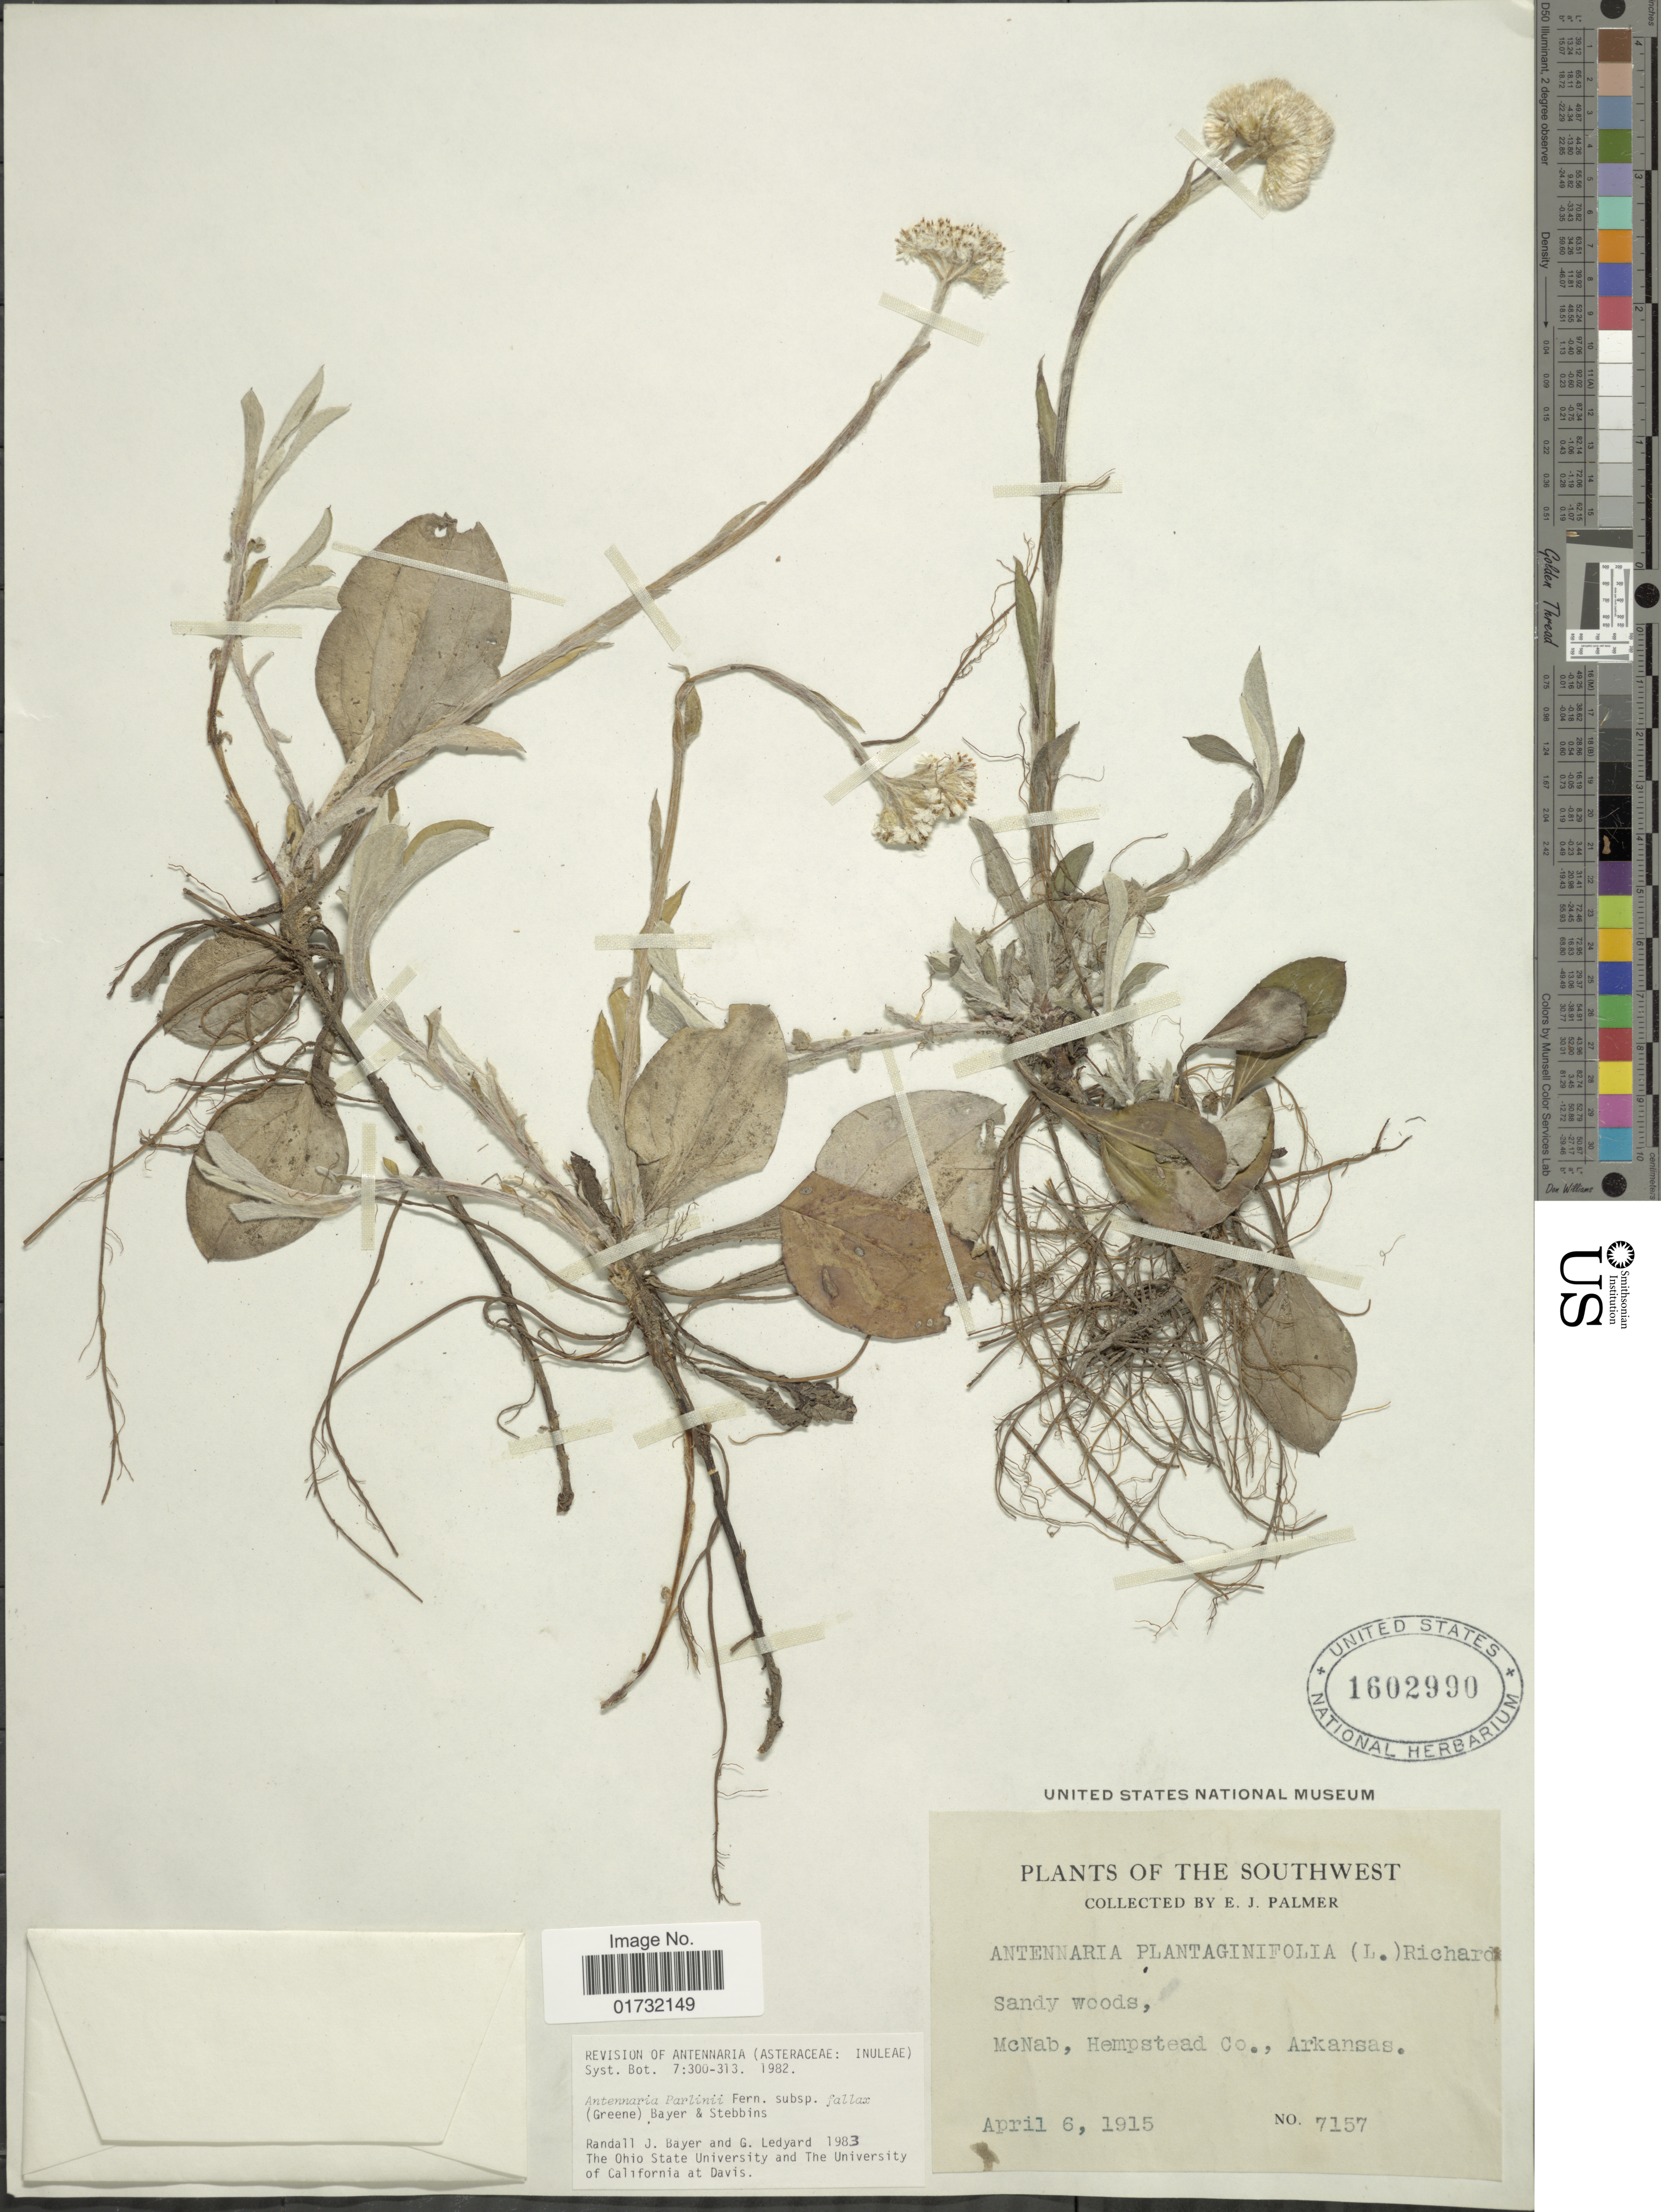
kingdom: Plantae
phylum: Tracheophyta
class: Magnoliopsida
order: Asterales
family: Asteraceae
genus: Antennaria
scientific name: Antennaria parlinii subsp. fallax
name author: (Greene) R.J. Bayer & Stebbins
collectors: E. J. Palmer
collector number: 7157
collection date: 1915-04-06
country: United States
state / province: Arkansas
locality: Southwest. McNab, Hempstead Co.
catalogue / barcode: US 1602990